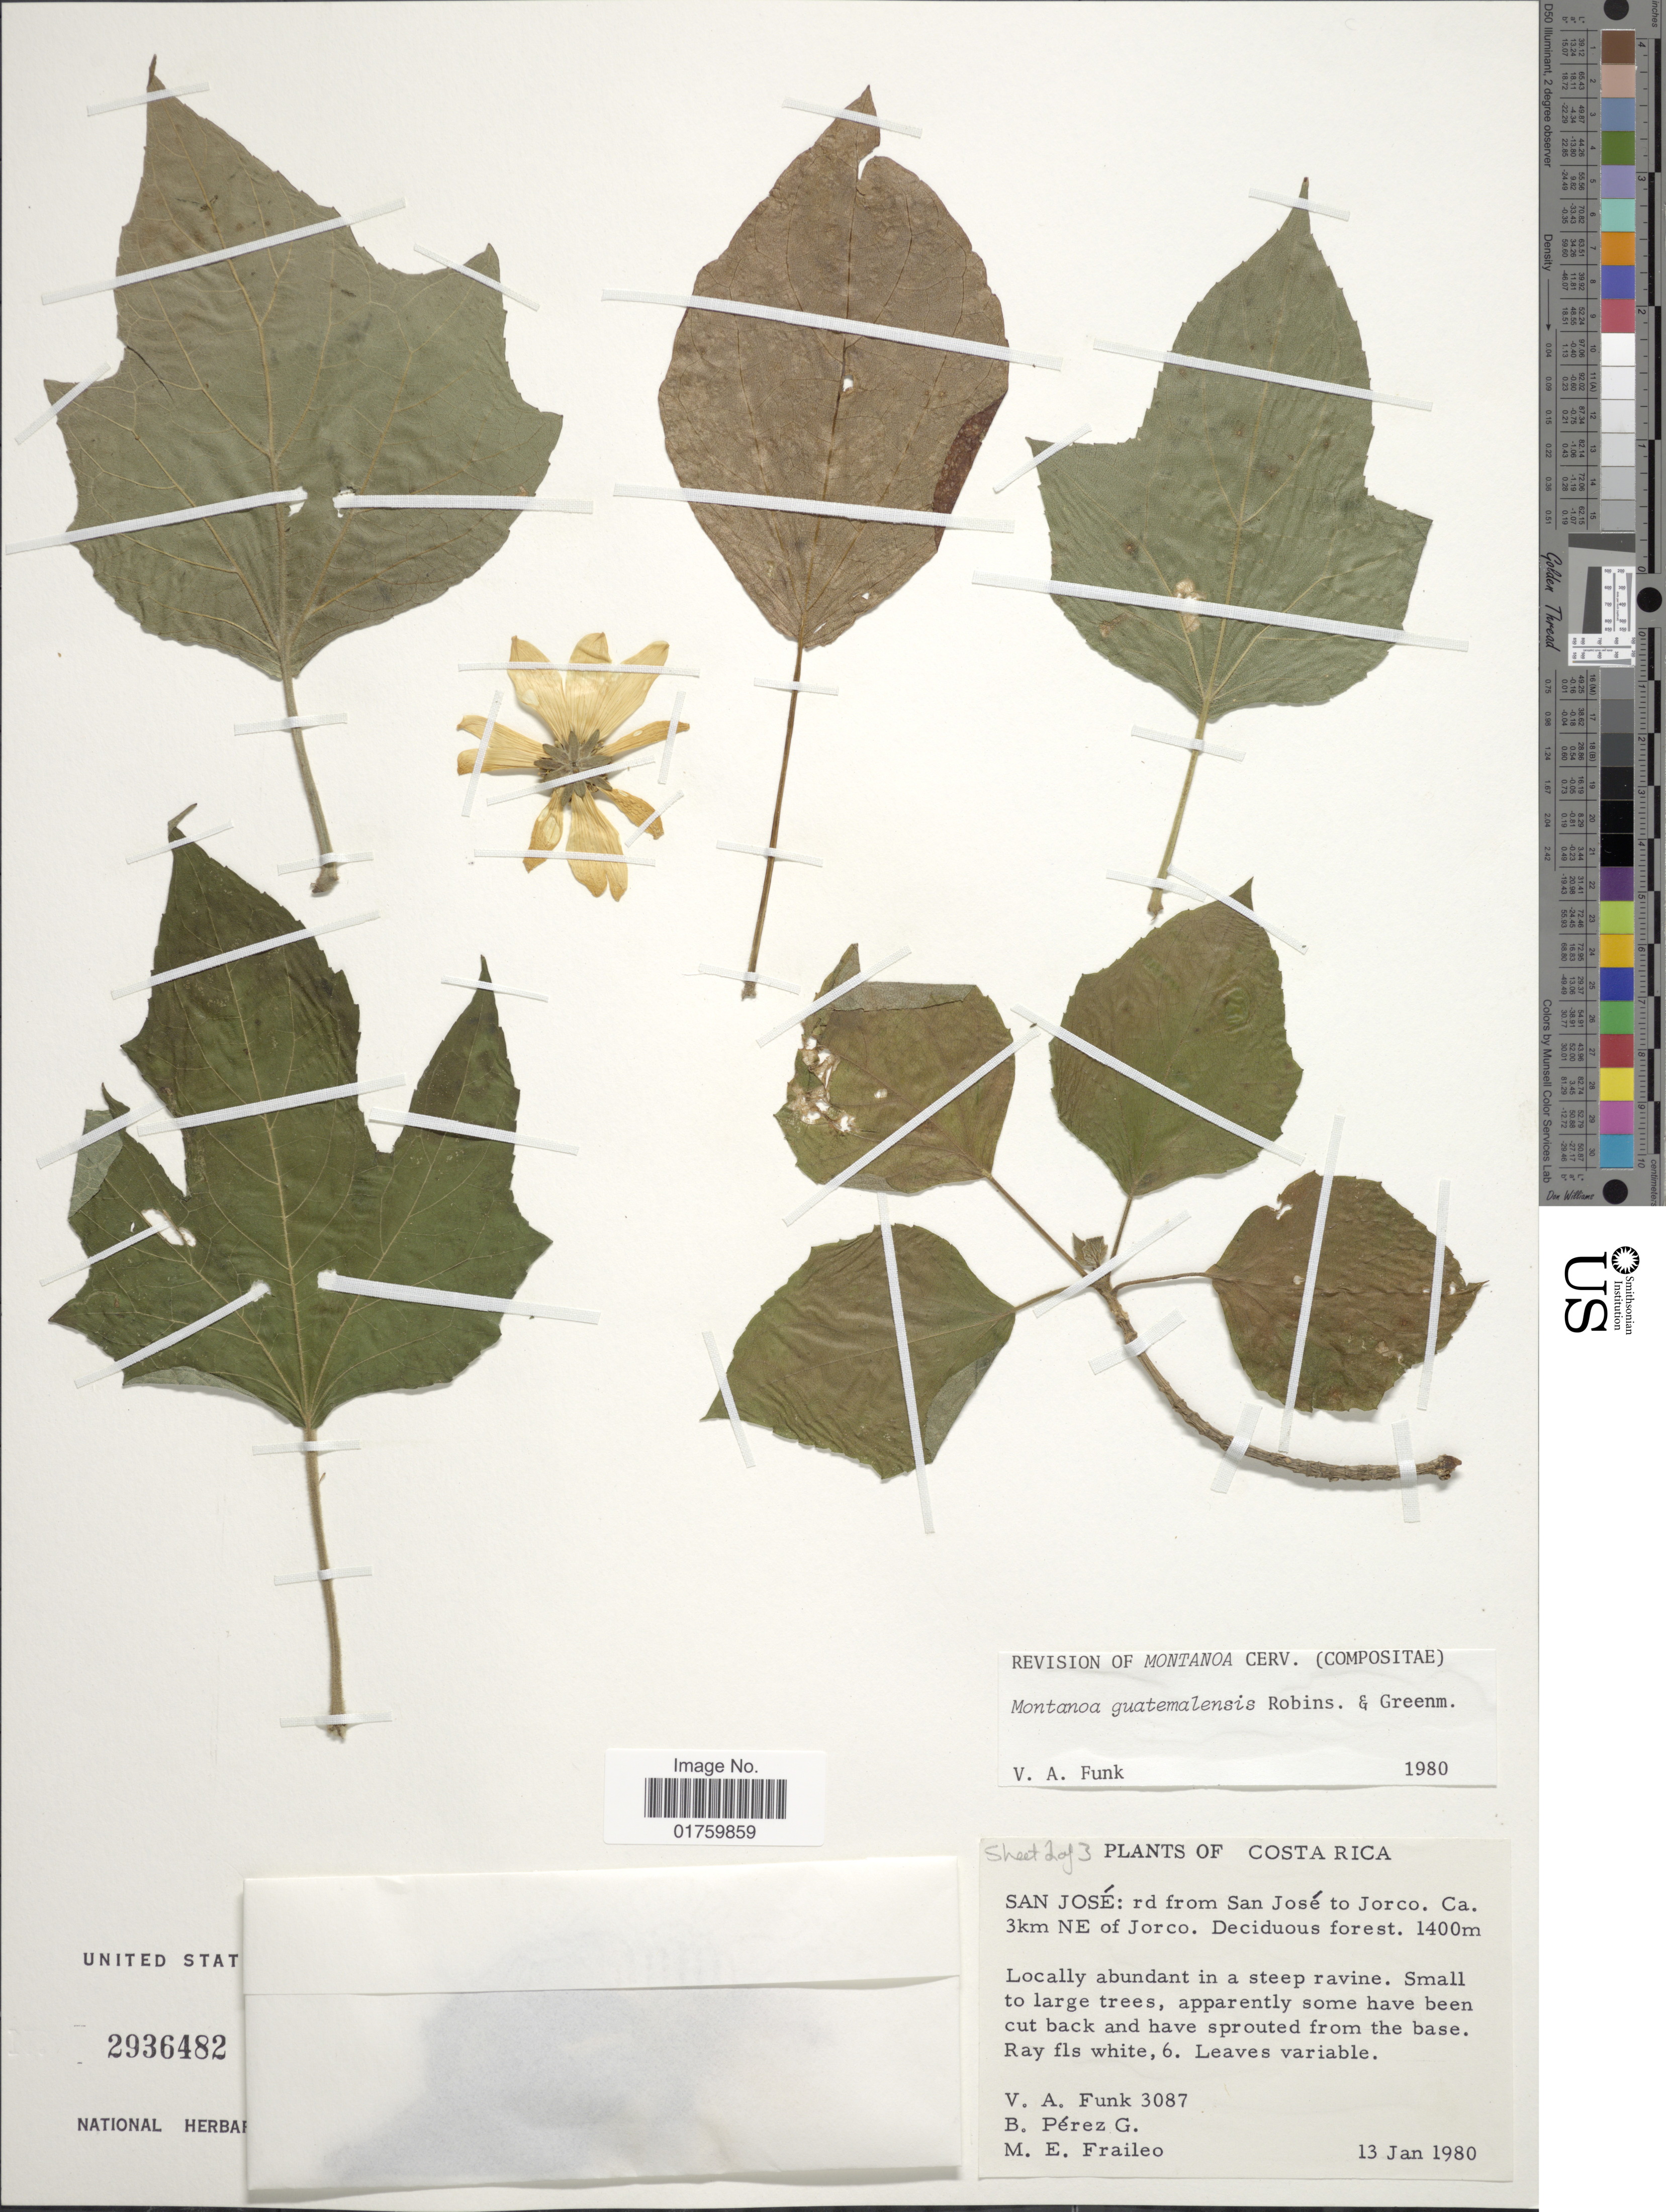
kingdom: Plantae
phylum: Tracheophyta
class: Magnoliopsida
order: Asterales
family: Asteraceae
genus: Montanoa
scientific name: Montanoa guatemalensis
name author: B.L. Rob. & Greenm.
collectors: V. Funk, B. Perez G. & G. M. Fraileo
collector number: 3087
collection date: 1980-01-13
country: Costa Rica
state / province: San José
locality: Rd from San Jose to Jorco, ca. 3km NE of Jorco.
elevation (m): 1400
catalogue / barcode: US 2936482